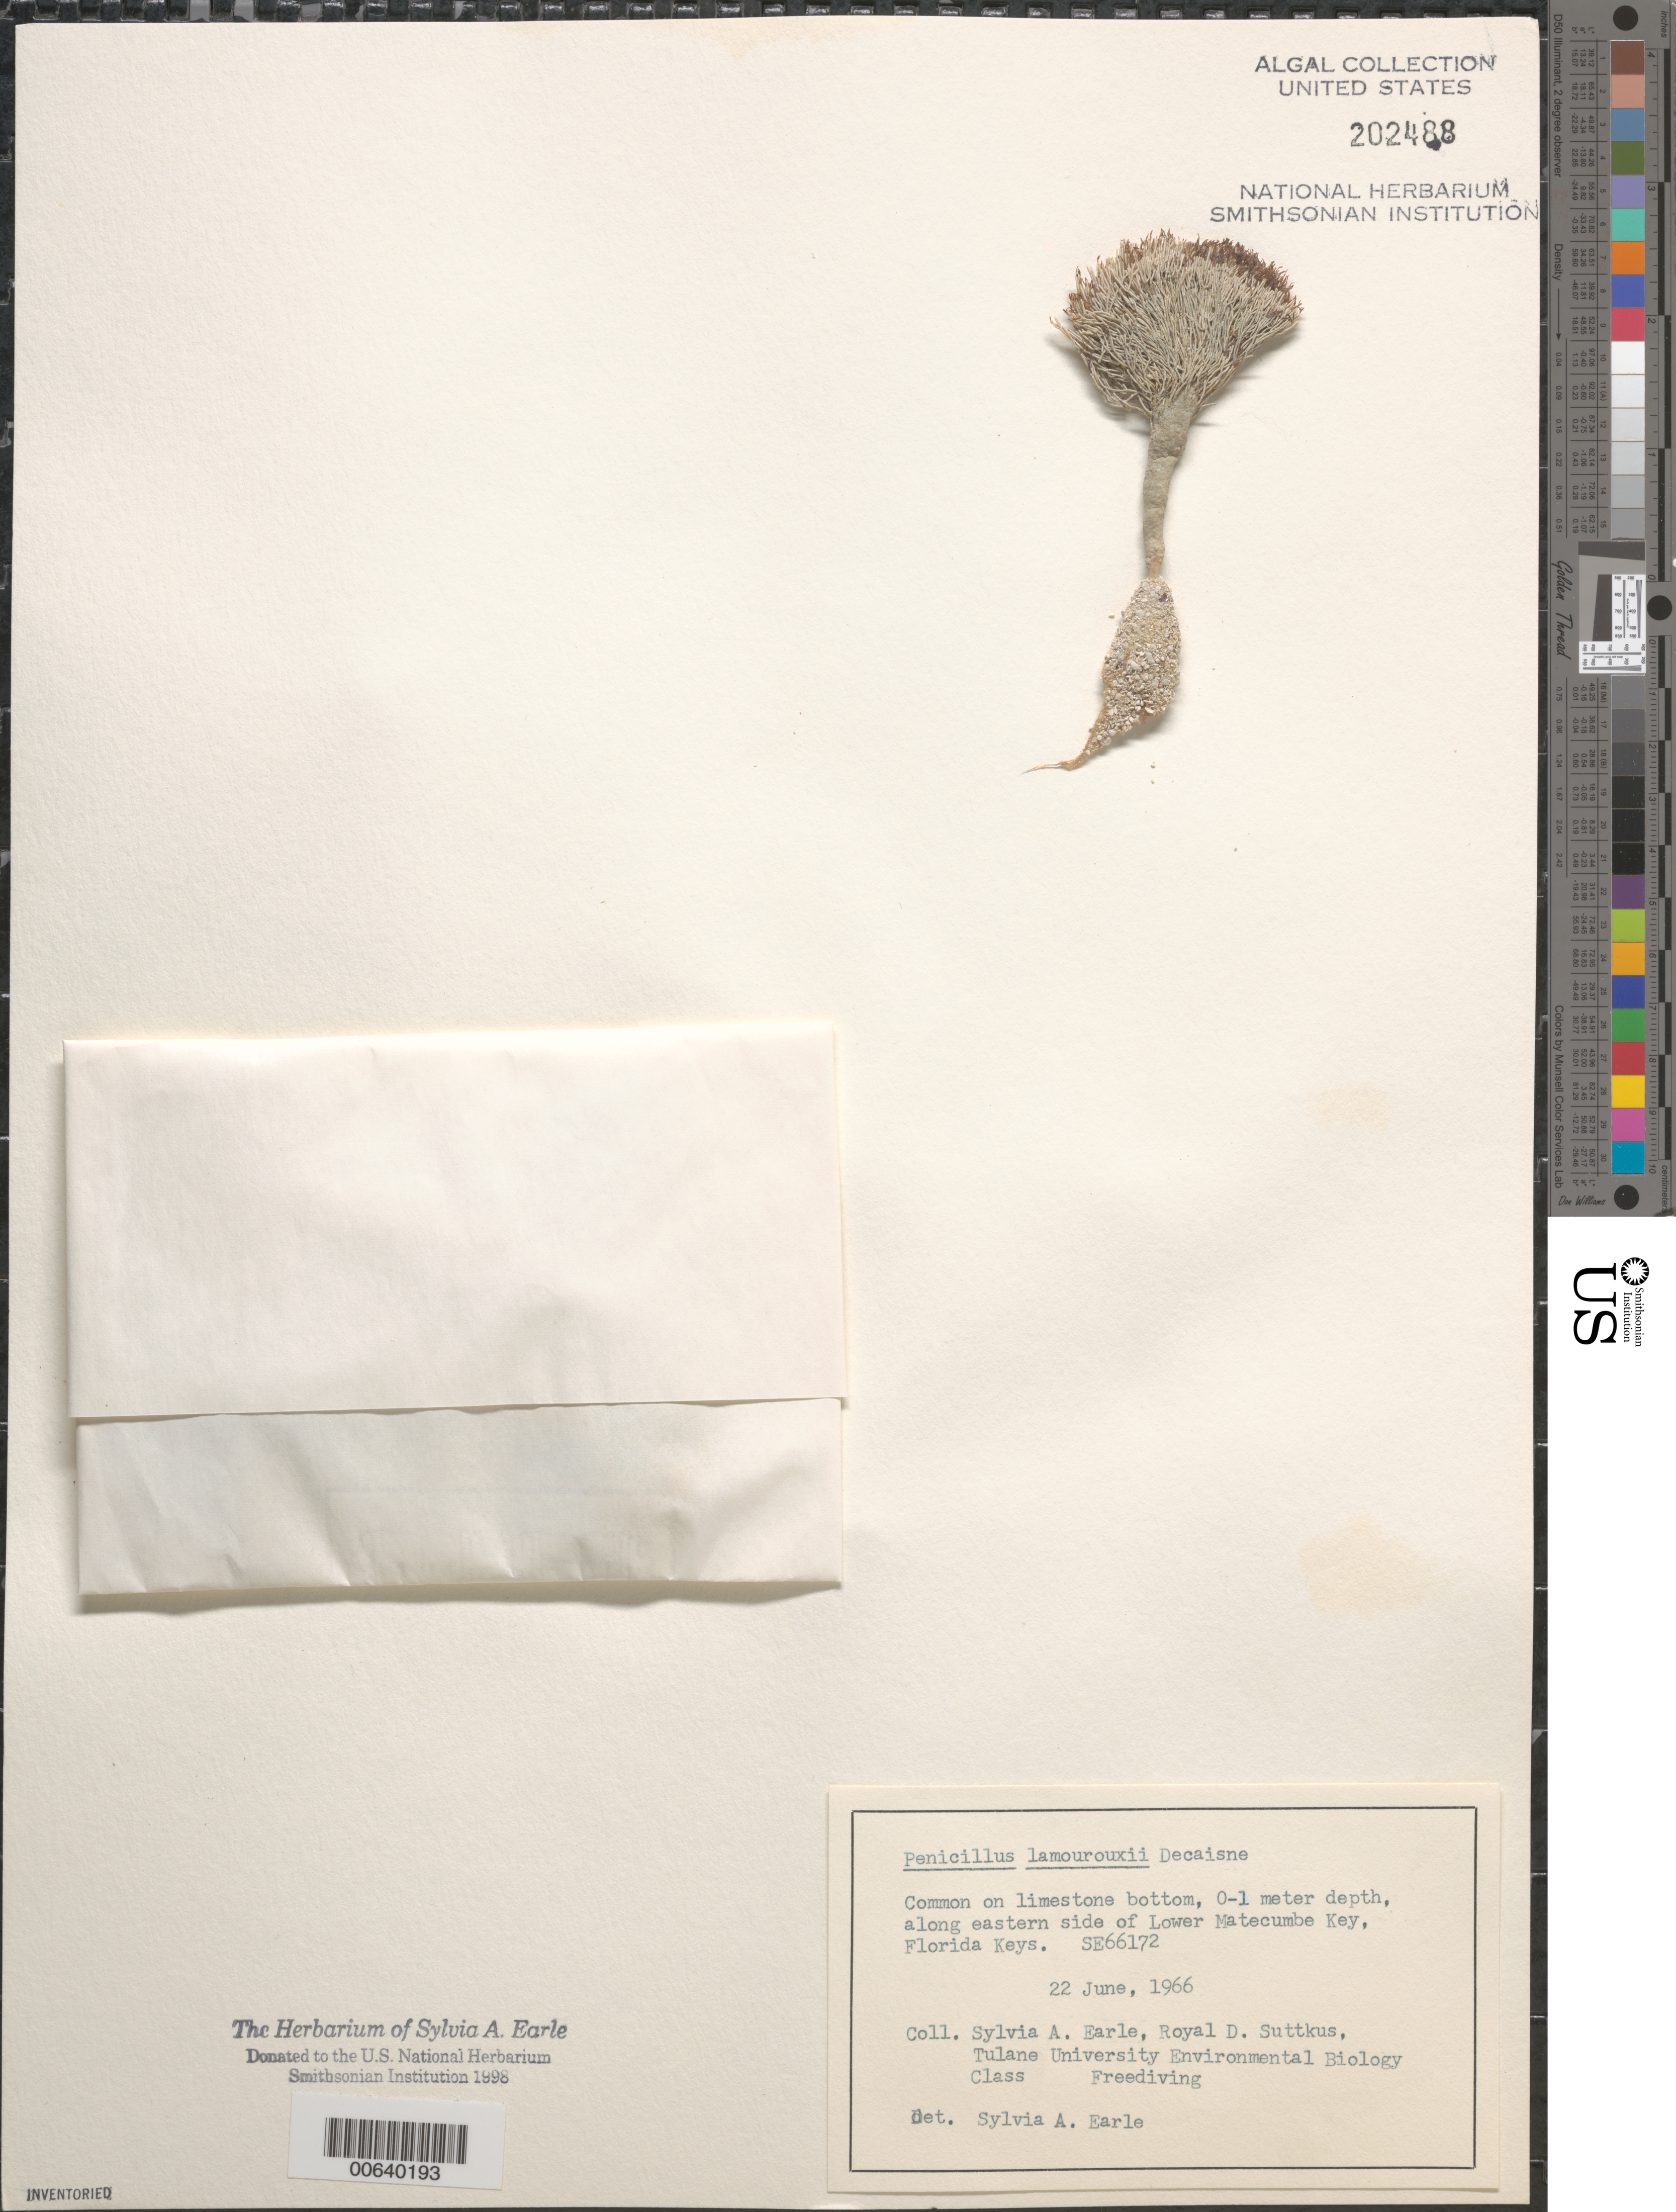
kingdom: Plantae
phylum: Chlorophyta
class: Ulvophyceae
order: Bryopsidales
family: Udoteaceae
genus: Penicillus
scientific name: Penicillus lamourouxii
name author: Decne.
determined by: Earle, S. A.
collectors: S. A. Earle, R. Suttkus & Tulane Univ. Env. Biol. Class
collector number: SE 66172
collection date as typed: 22 Jun 1966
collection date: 1966-06-22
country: United States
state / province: Florida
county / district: Monroe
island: Lower Matecumbe Key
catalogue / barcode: US 202488